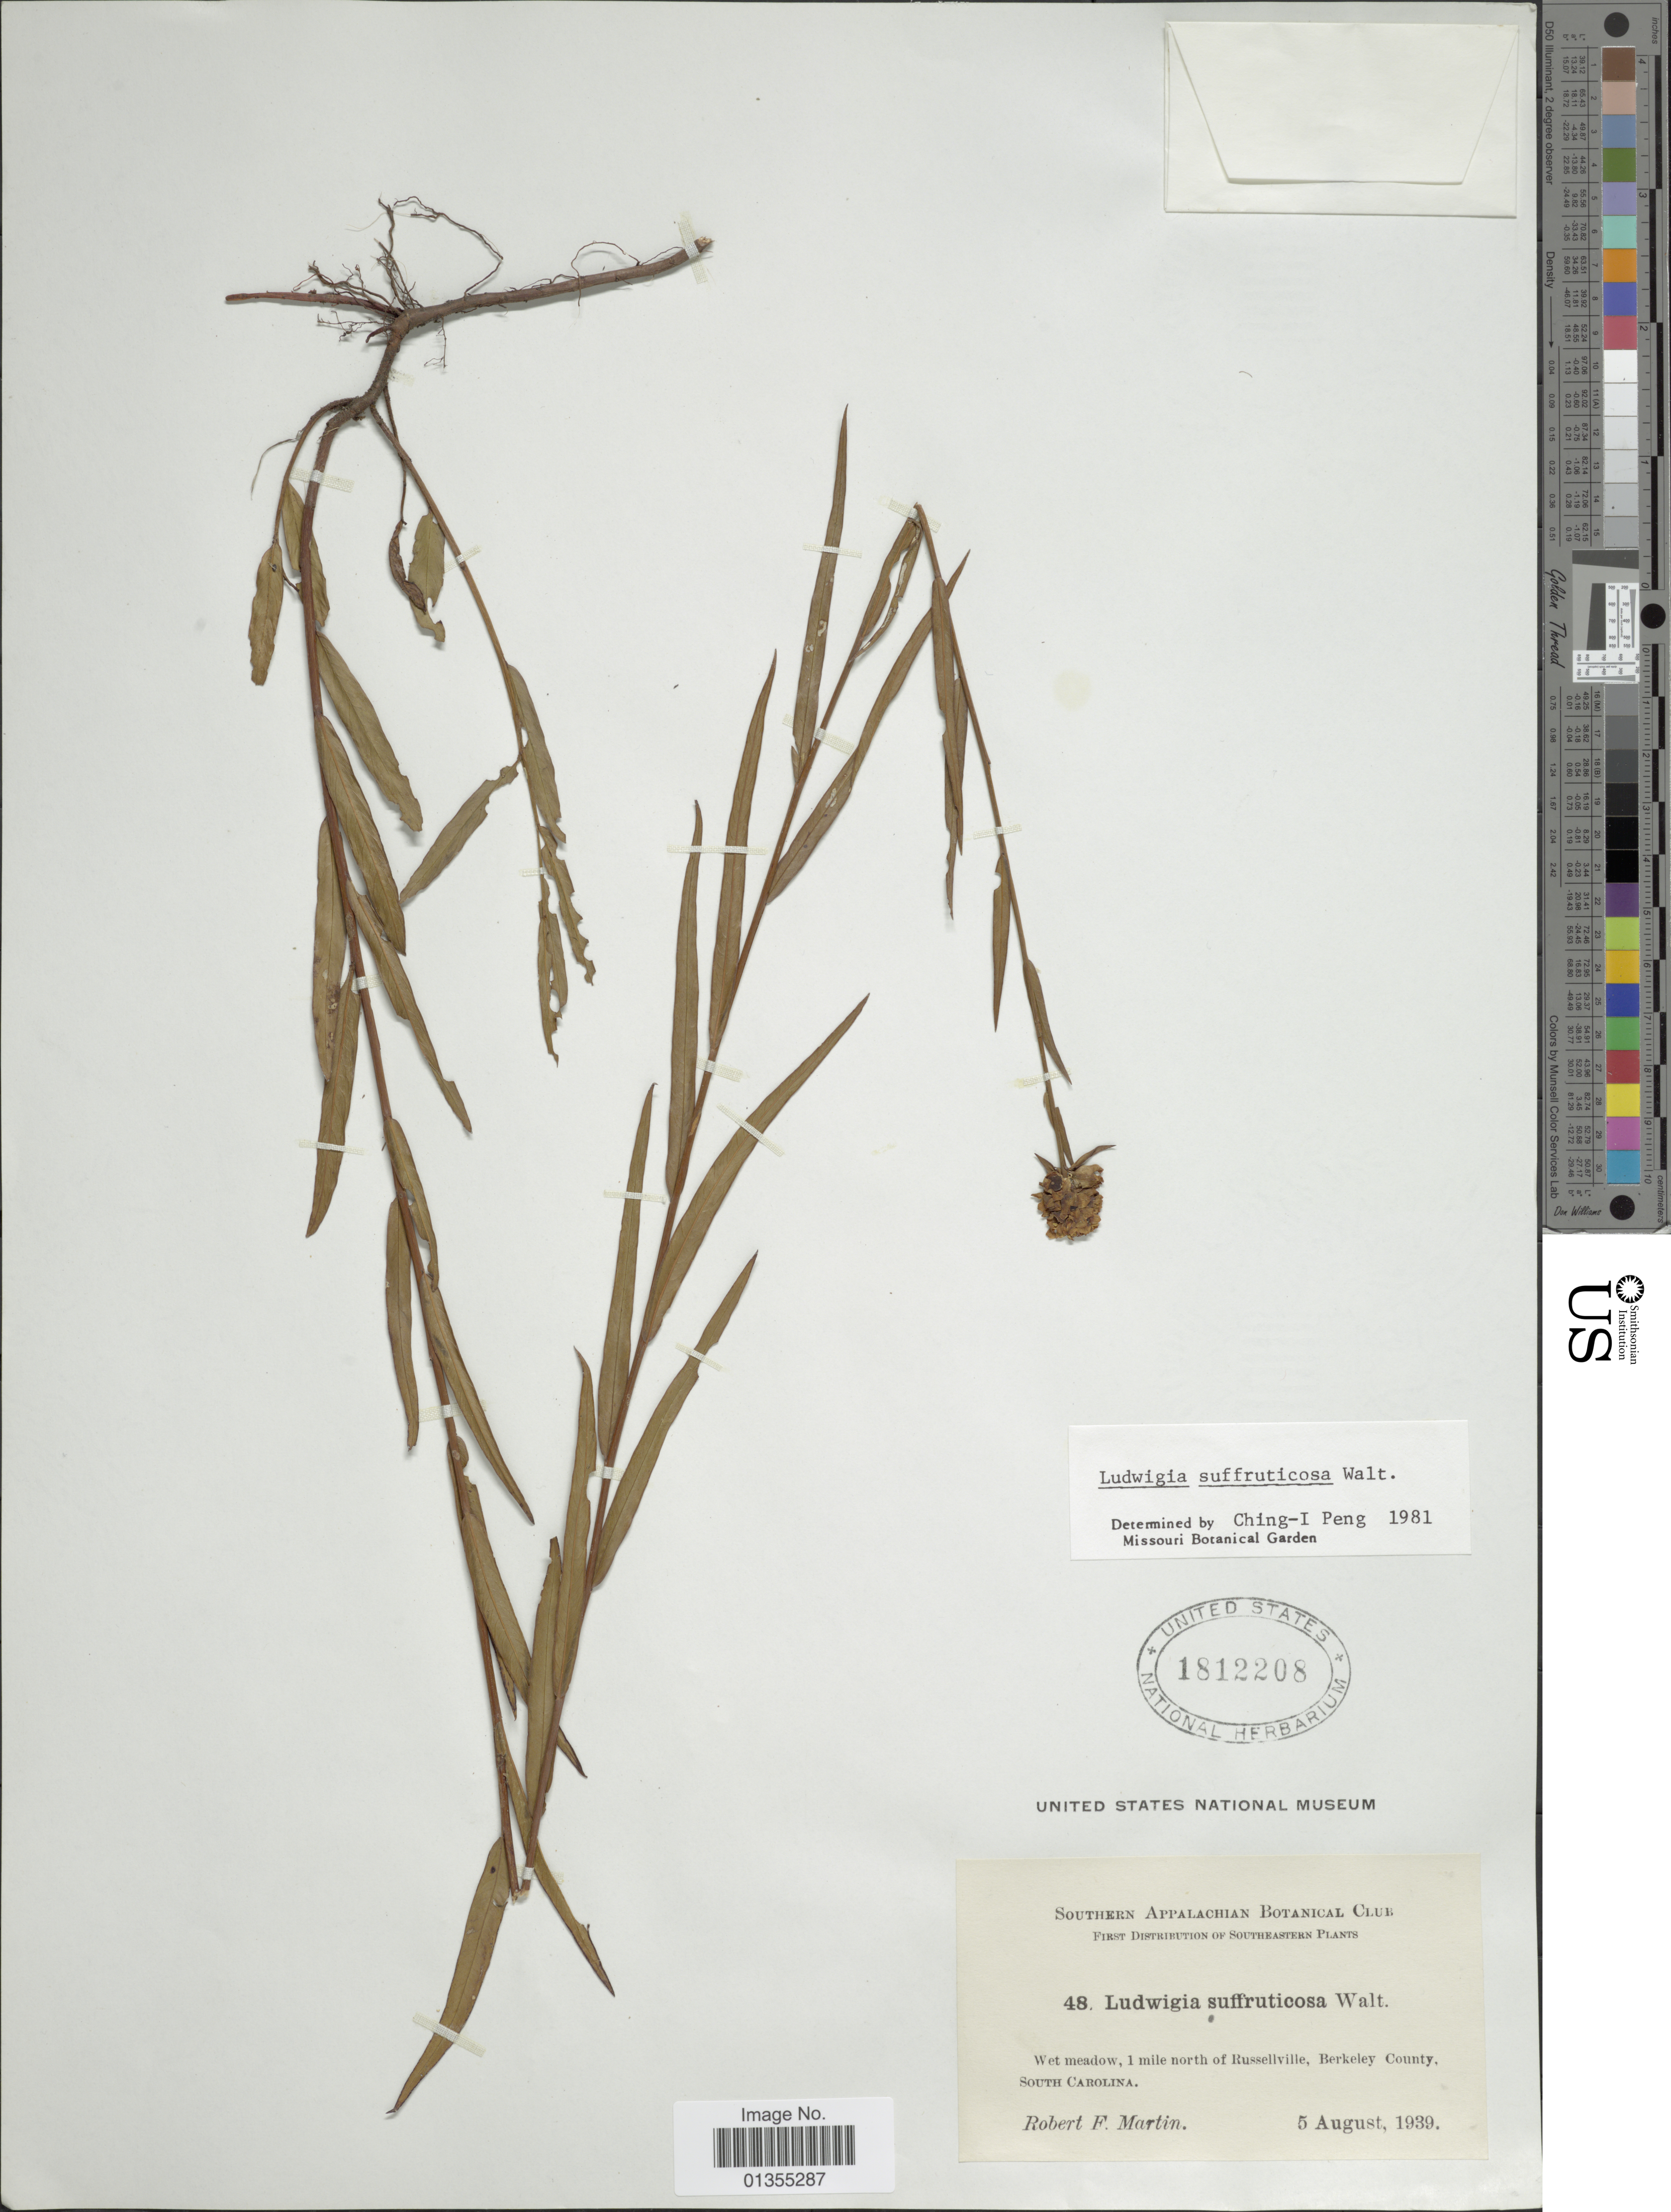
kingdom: Plantae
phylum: Tracheophyta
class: Magnoliopsida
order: Myrtales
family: Onagraceae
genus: Ludwigia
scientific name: Ludwigia suffruticosa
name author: Walter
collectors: R. F. Martin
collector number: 48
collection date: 1939-08-05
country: United States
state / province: South Carolina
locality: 1 mile north of Russellville, Berkeley County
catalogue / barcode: US 1812208